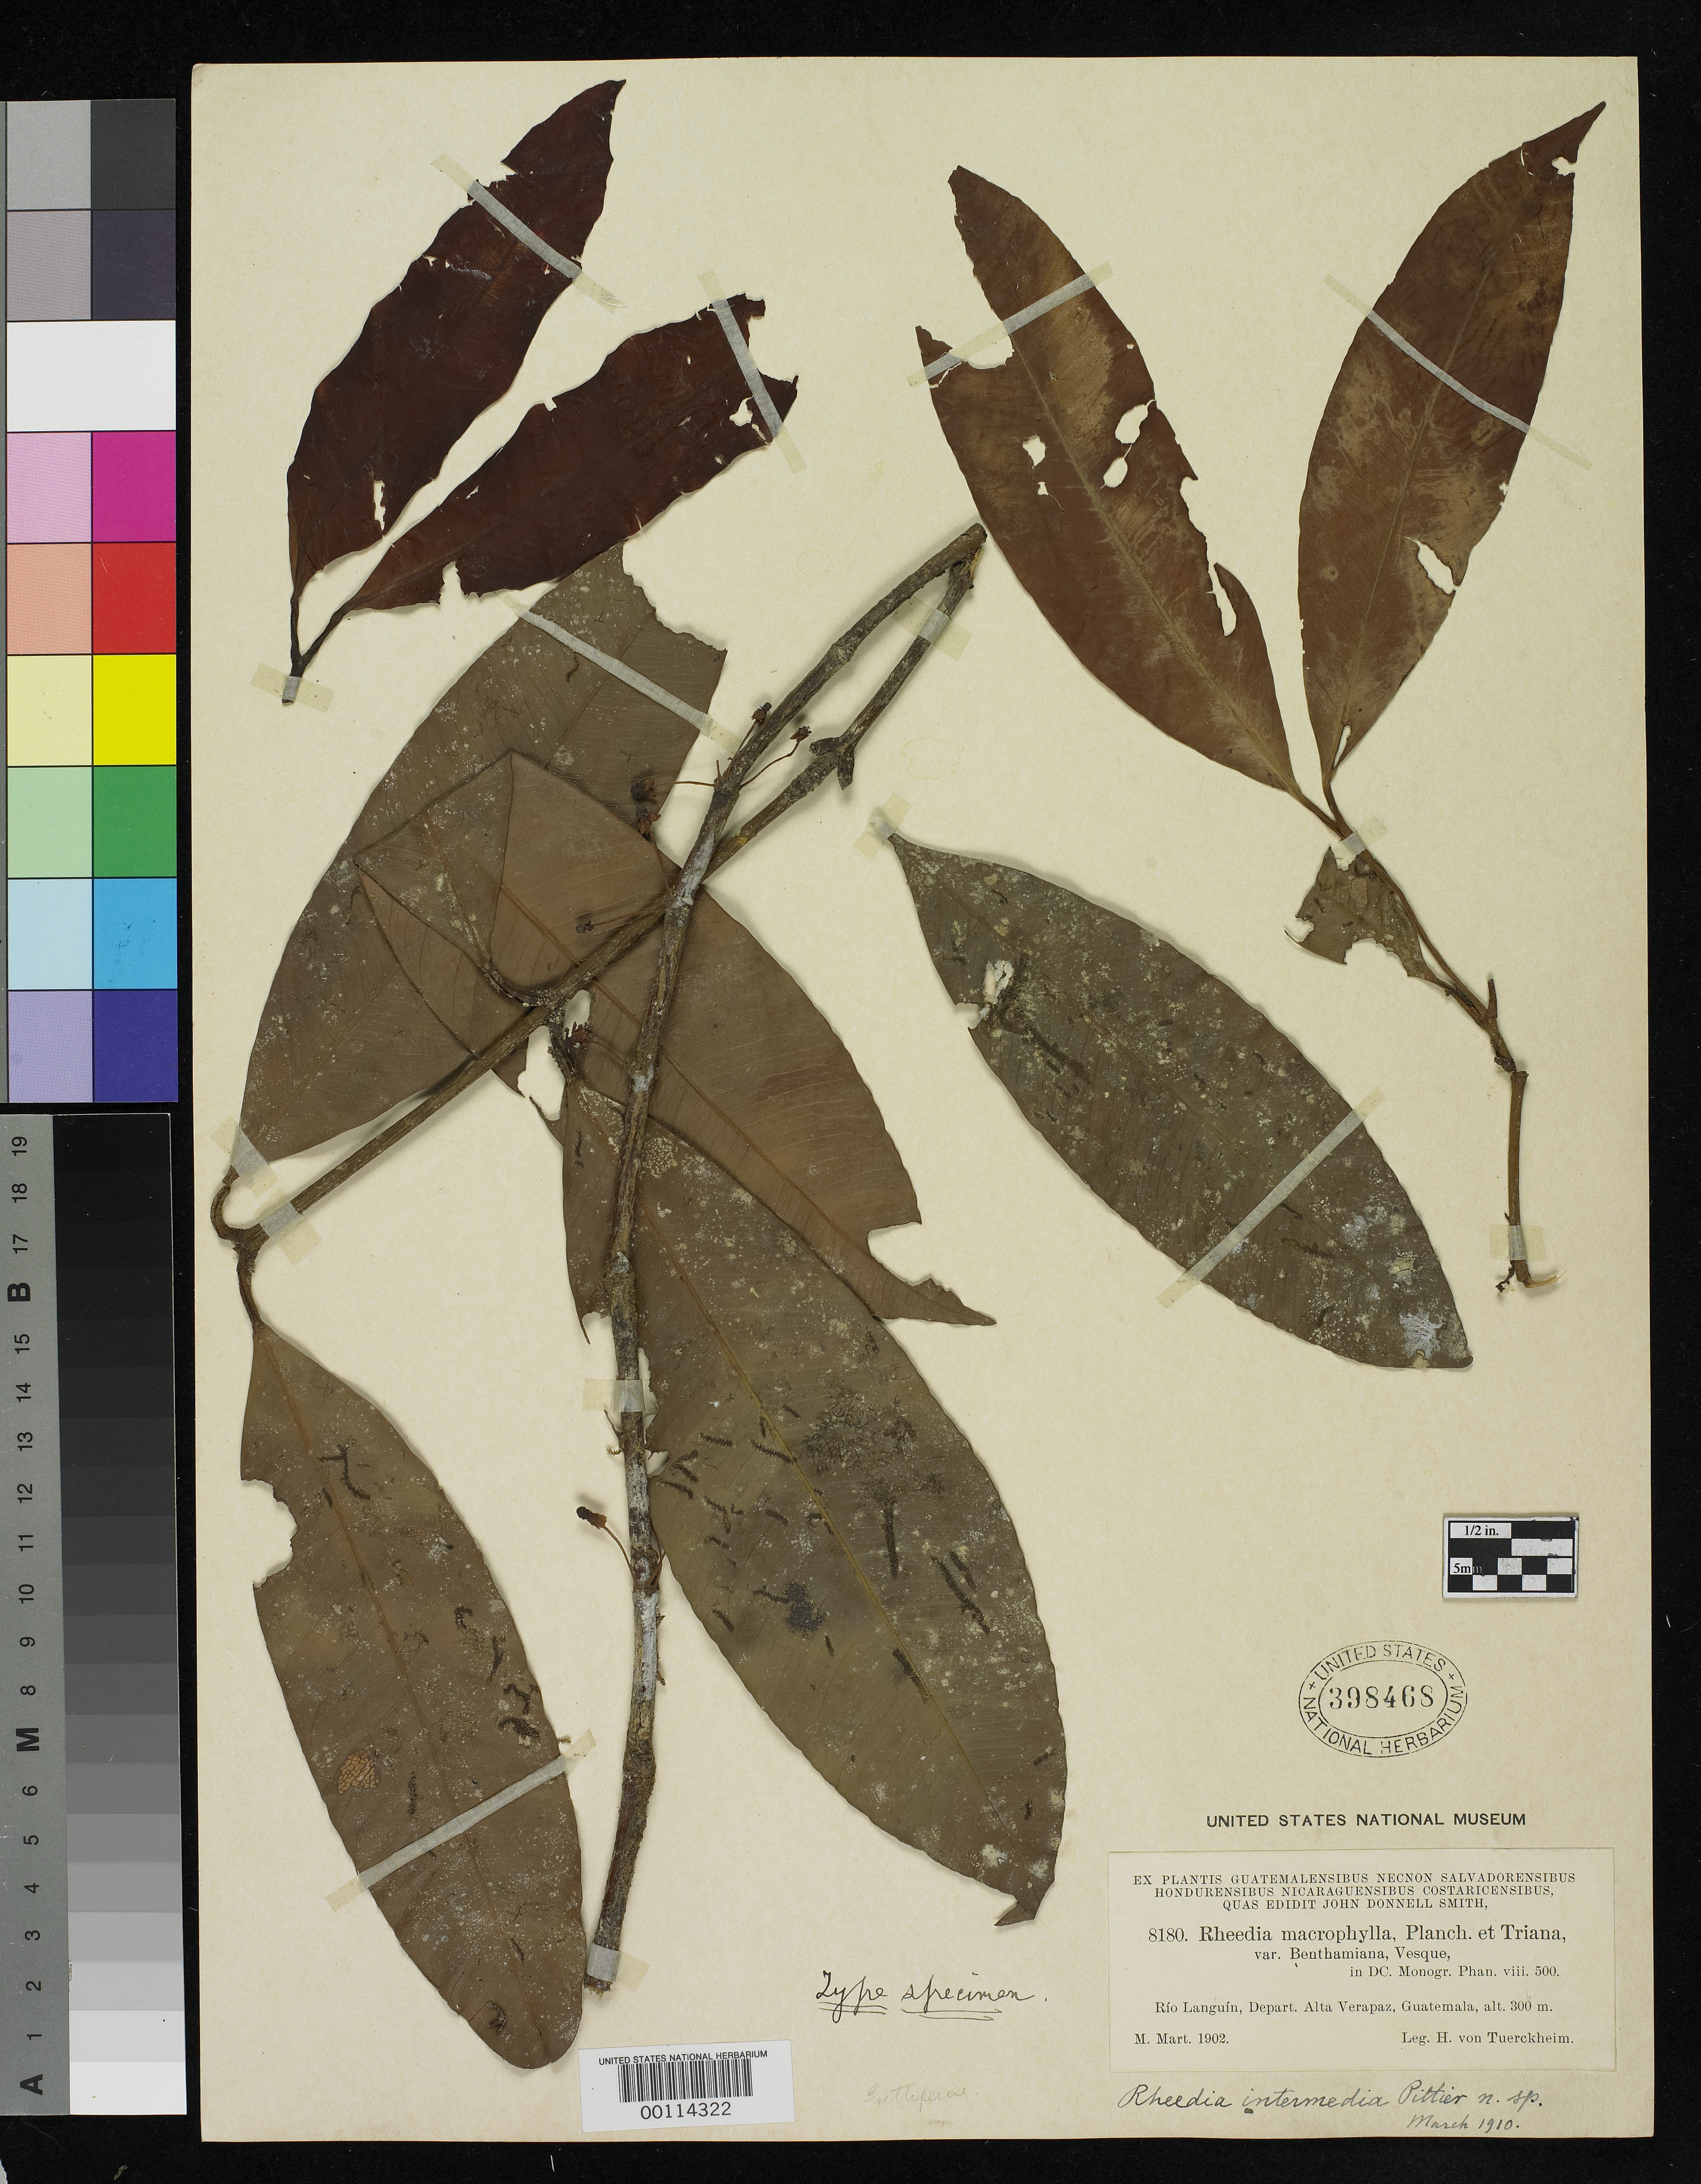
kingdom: Plantae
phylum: Tracheophyta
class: Magnoliopsida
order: Malpighiales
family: Clusiaceae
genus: Rheedia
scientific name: Rheedia intermedia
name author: Pittier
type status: Holotype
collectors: H. von Türckheim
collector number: J.D.S. 8180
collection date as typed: Mar 1902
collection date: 1902-03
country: Guatemala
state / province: Alta Verapaz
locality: Upon Rio Lanquin.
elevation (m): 400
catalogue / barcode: US 398468